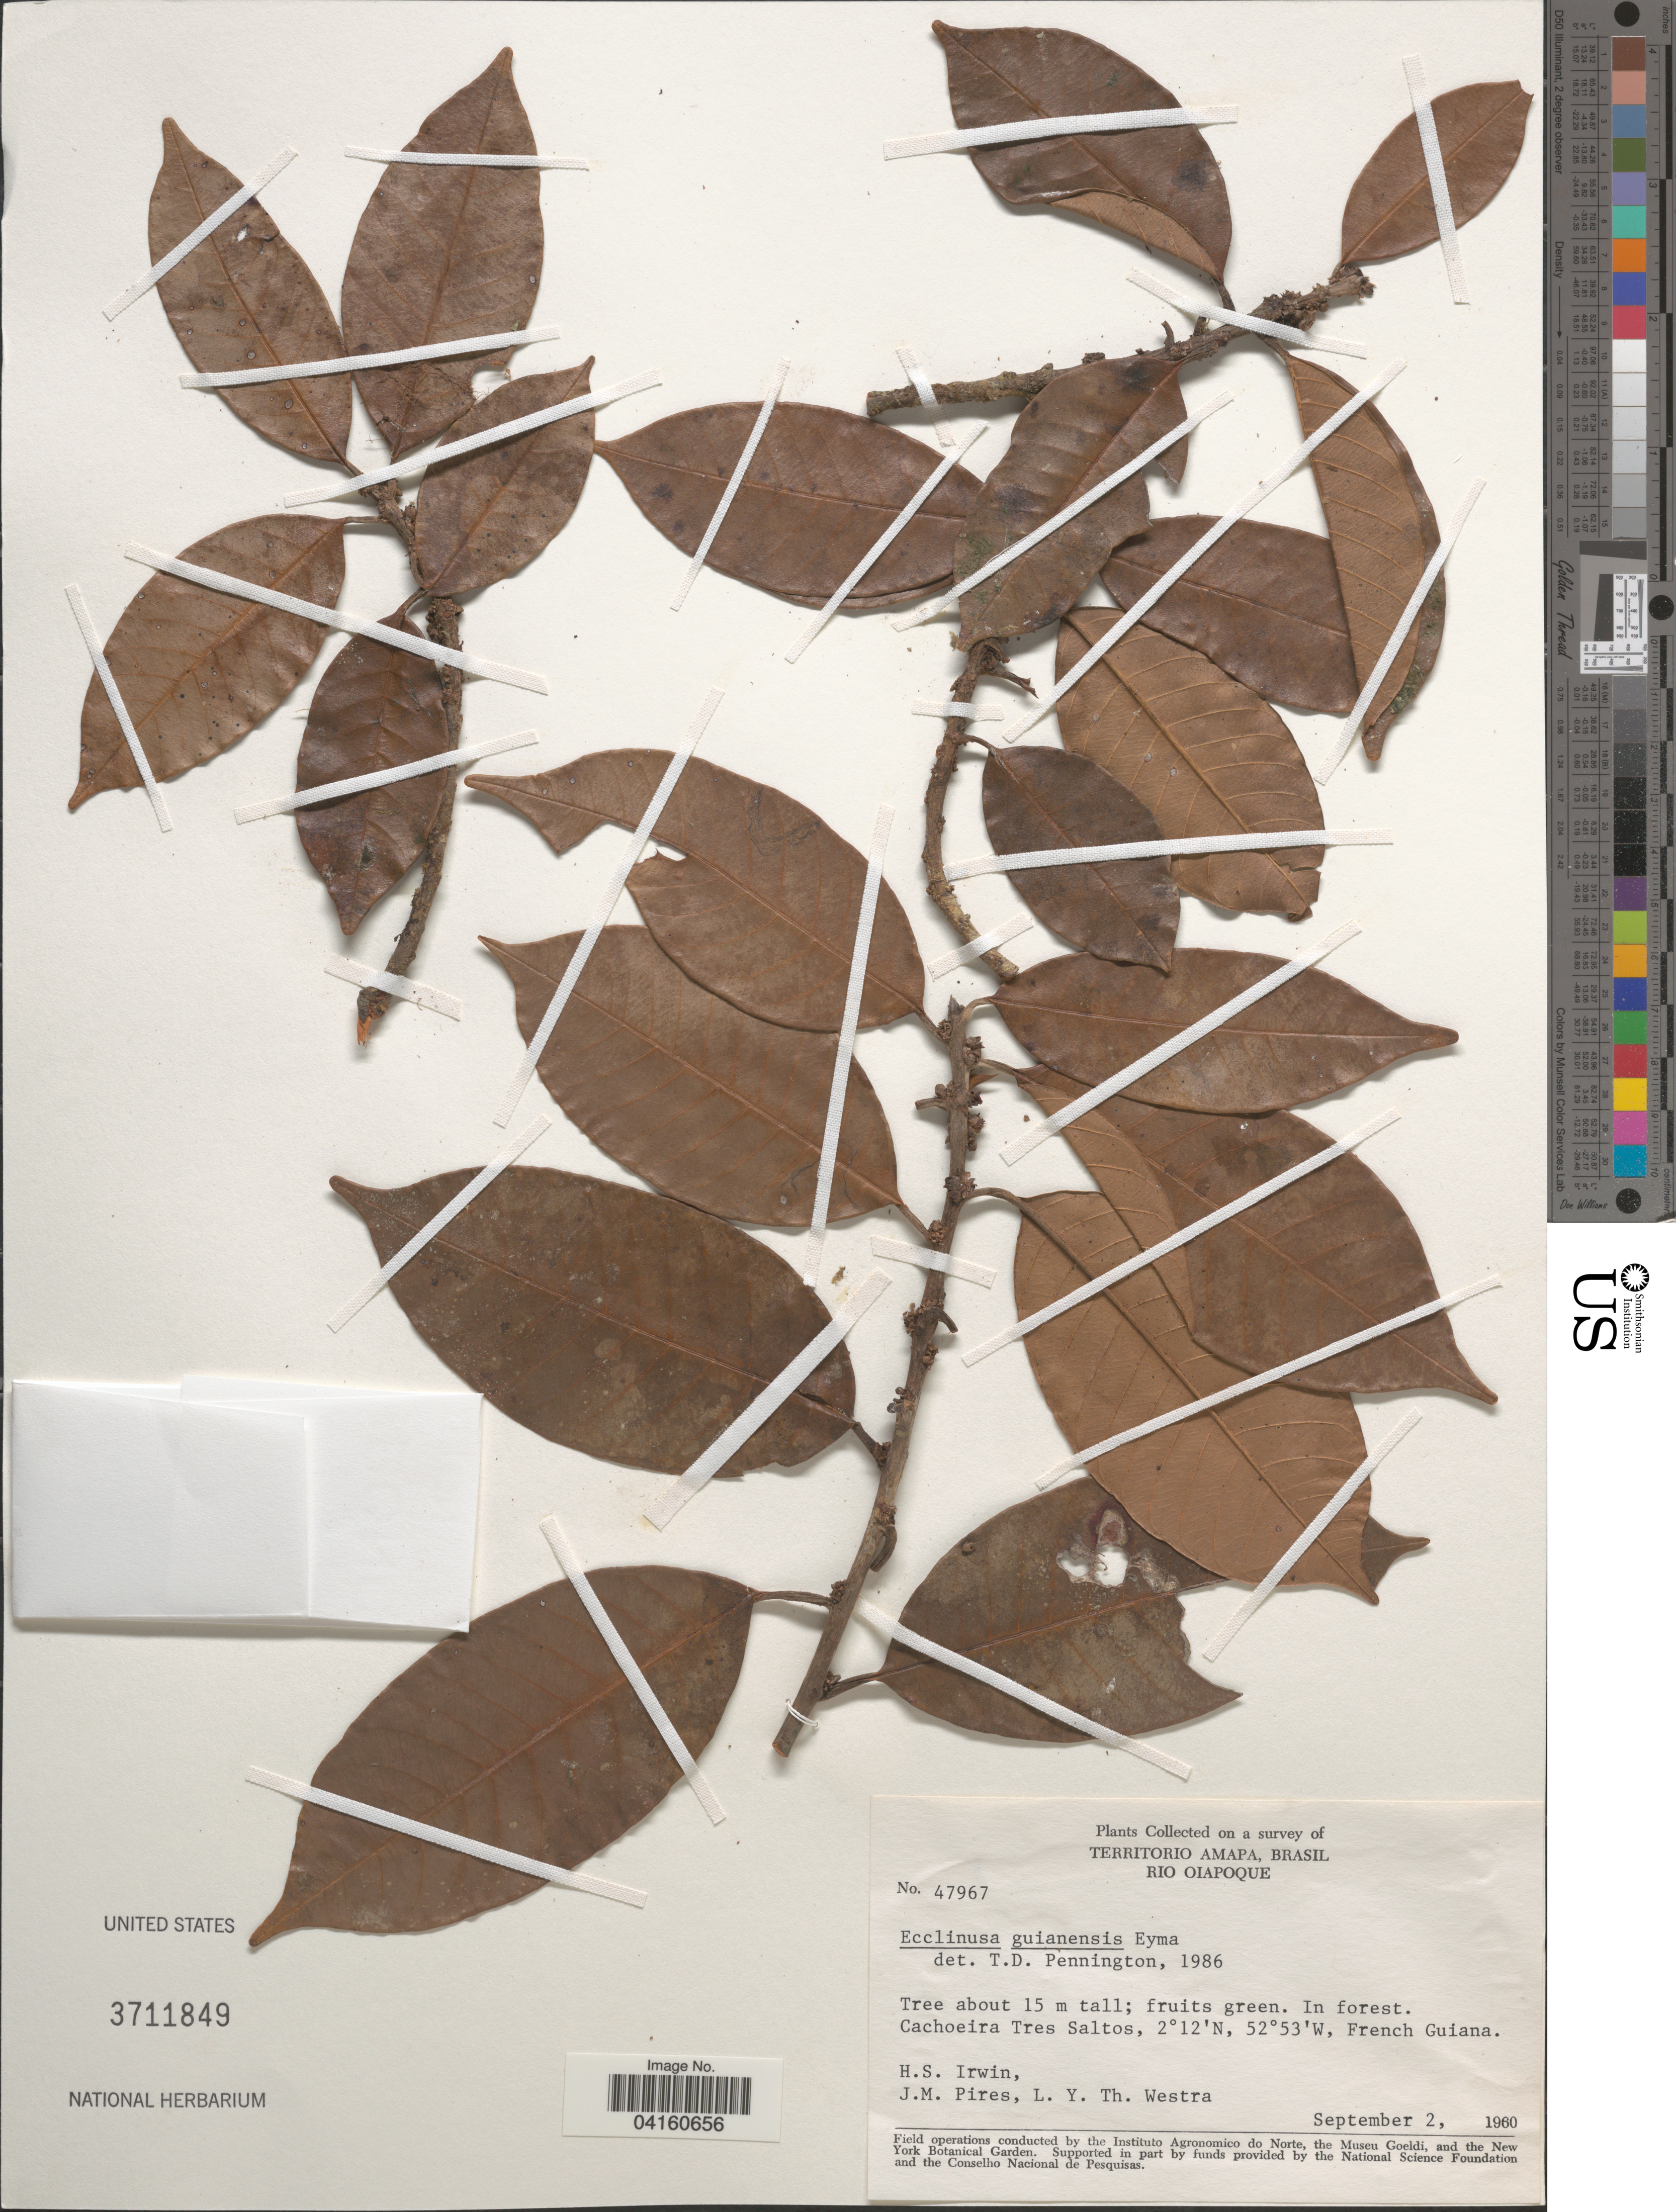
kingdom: Plantae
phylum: Tracheophyta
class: Magnoliopsida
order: Ericales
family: Sapotaceae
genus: Ecclinusa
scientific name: Ecclinusa guianensis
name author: Eyma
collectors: H. Irwin, J. M. Pires & L. Y. T. Westra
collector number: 47967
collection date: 1960-09-02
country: French Guiana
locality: On a survey of Territorio Amapa, Brasil. Rio Oiapoque. Cachoeira Tres Saltos.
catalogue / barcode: US 3711849